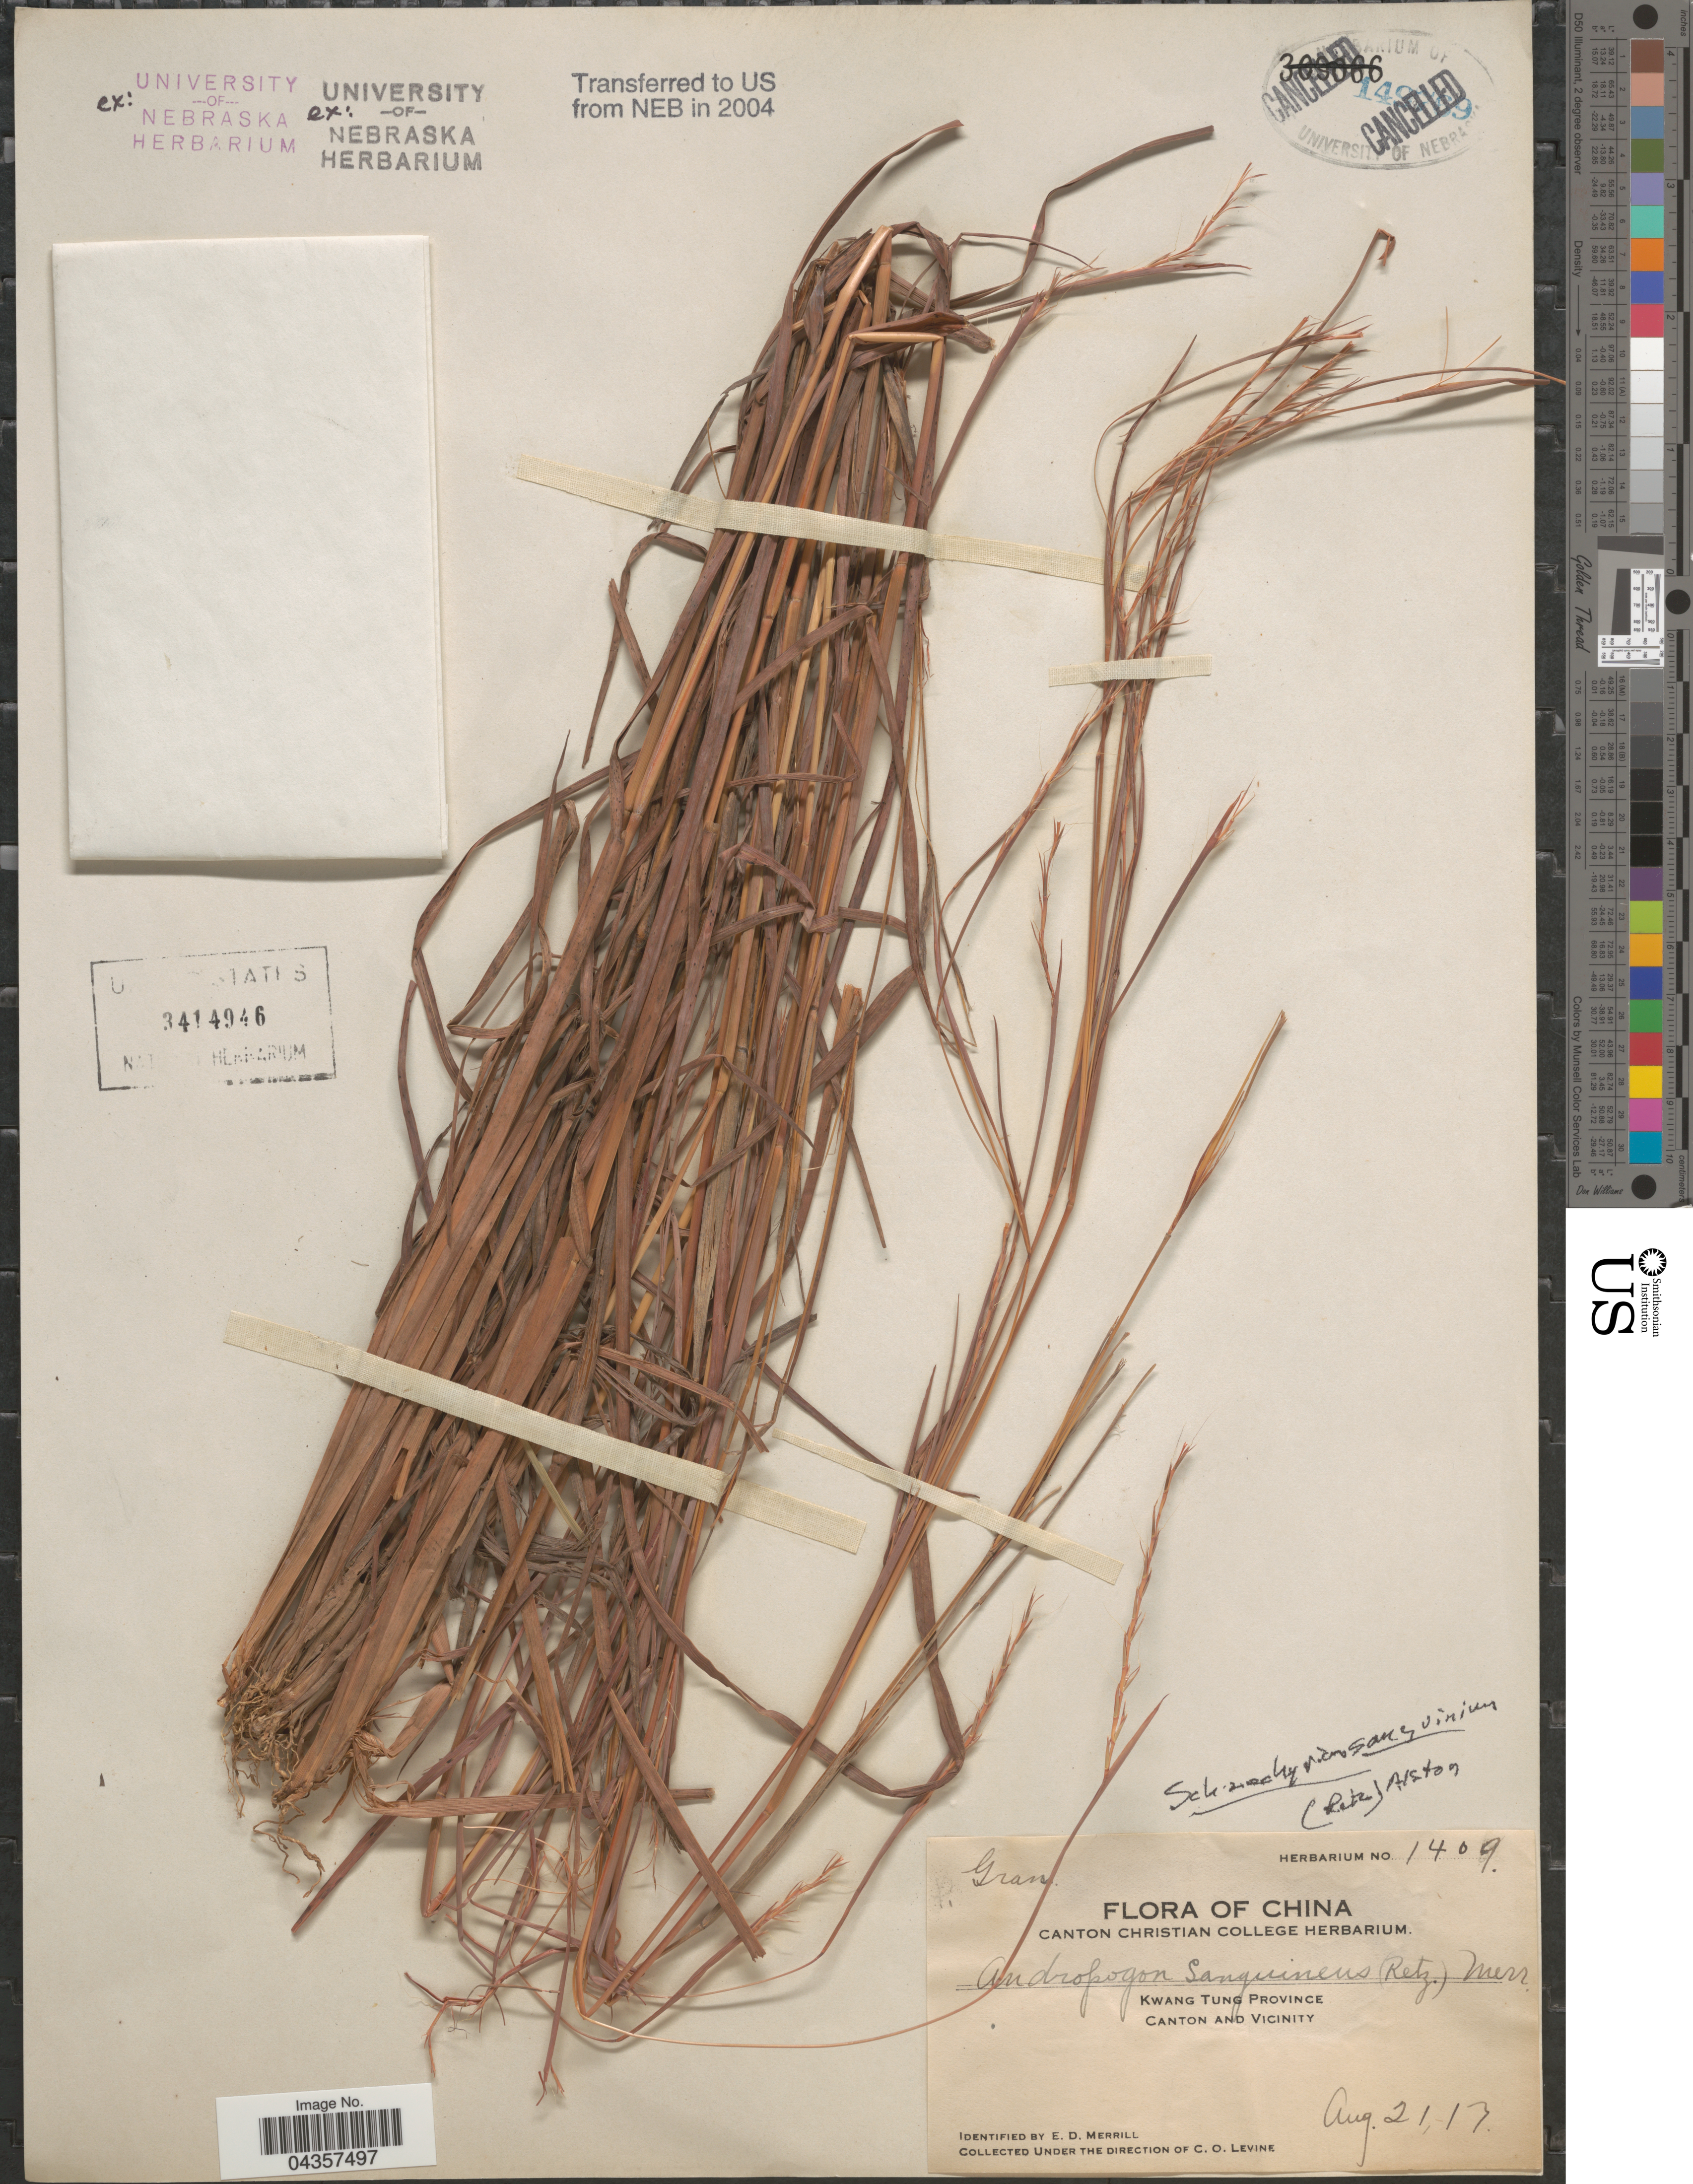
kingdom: Plantae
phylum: Tracheophyta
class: Liliopsida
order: Poales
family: Poaceae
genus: Schizachyrium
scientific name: Schizachyrium sanguineum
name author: (Retz.) Alston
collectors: C. O. Levine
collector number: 1409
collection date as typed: Transcribed d/m/y: 21/8/17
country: China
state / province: Guangdong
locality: Kwang Tung Province. Canton and Vicinity.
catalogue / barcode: US 3414946